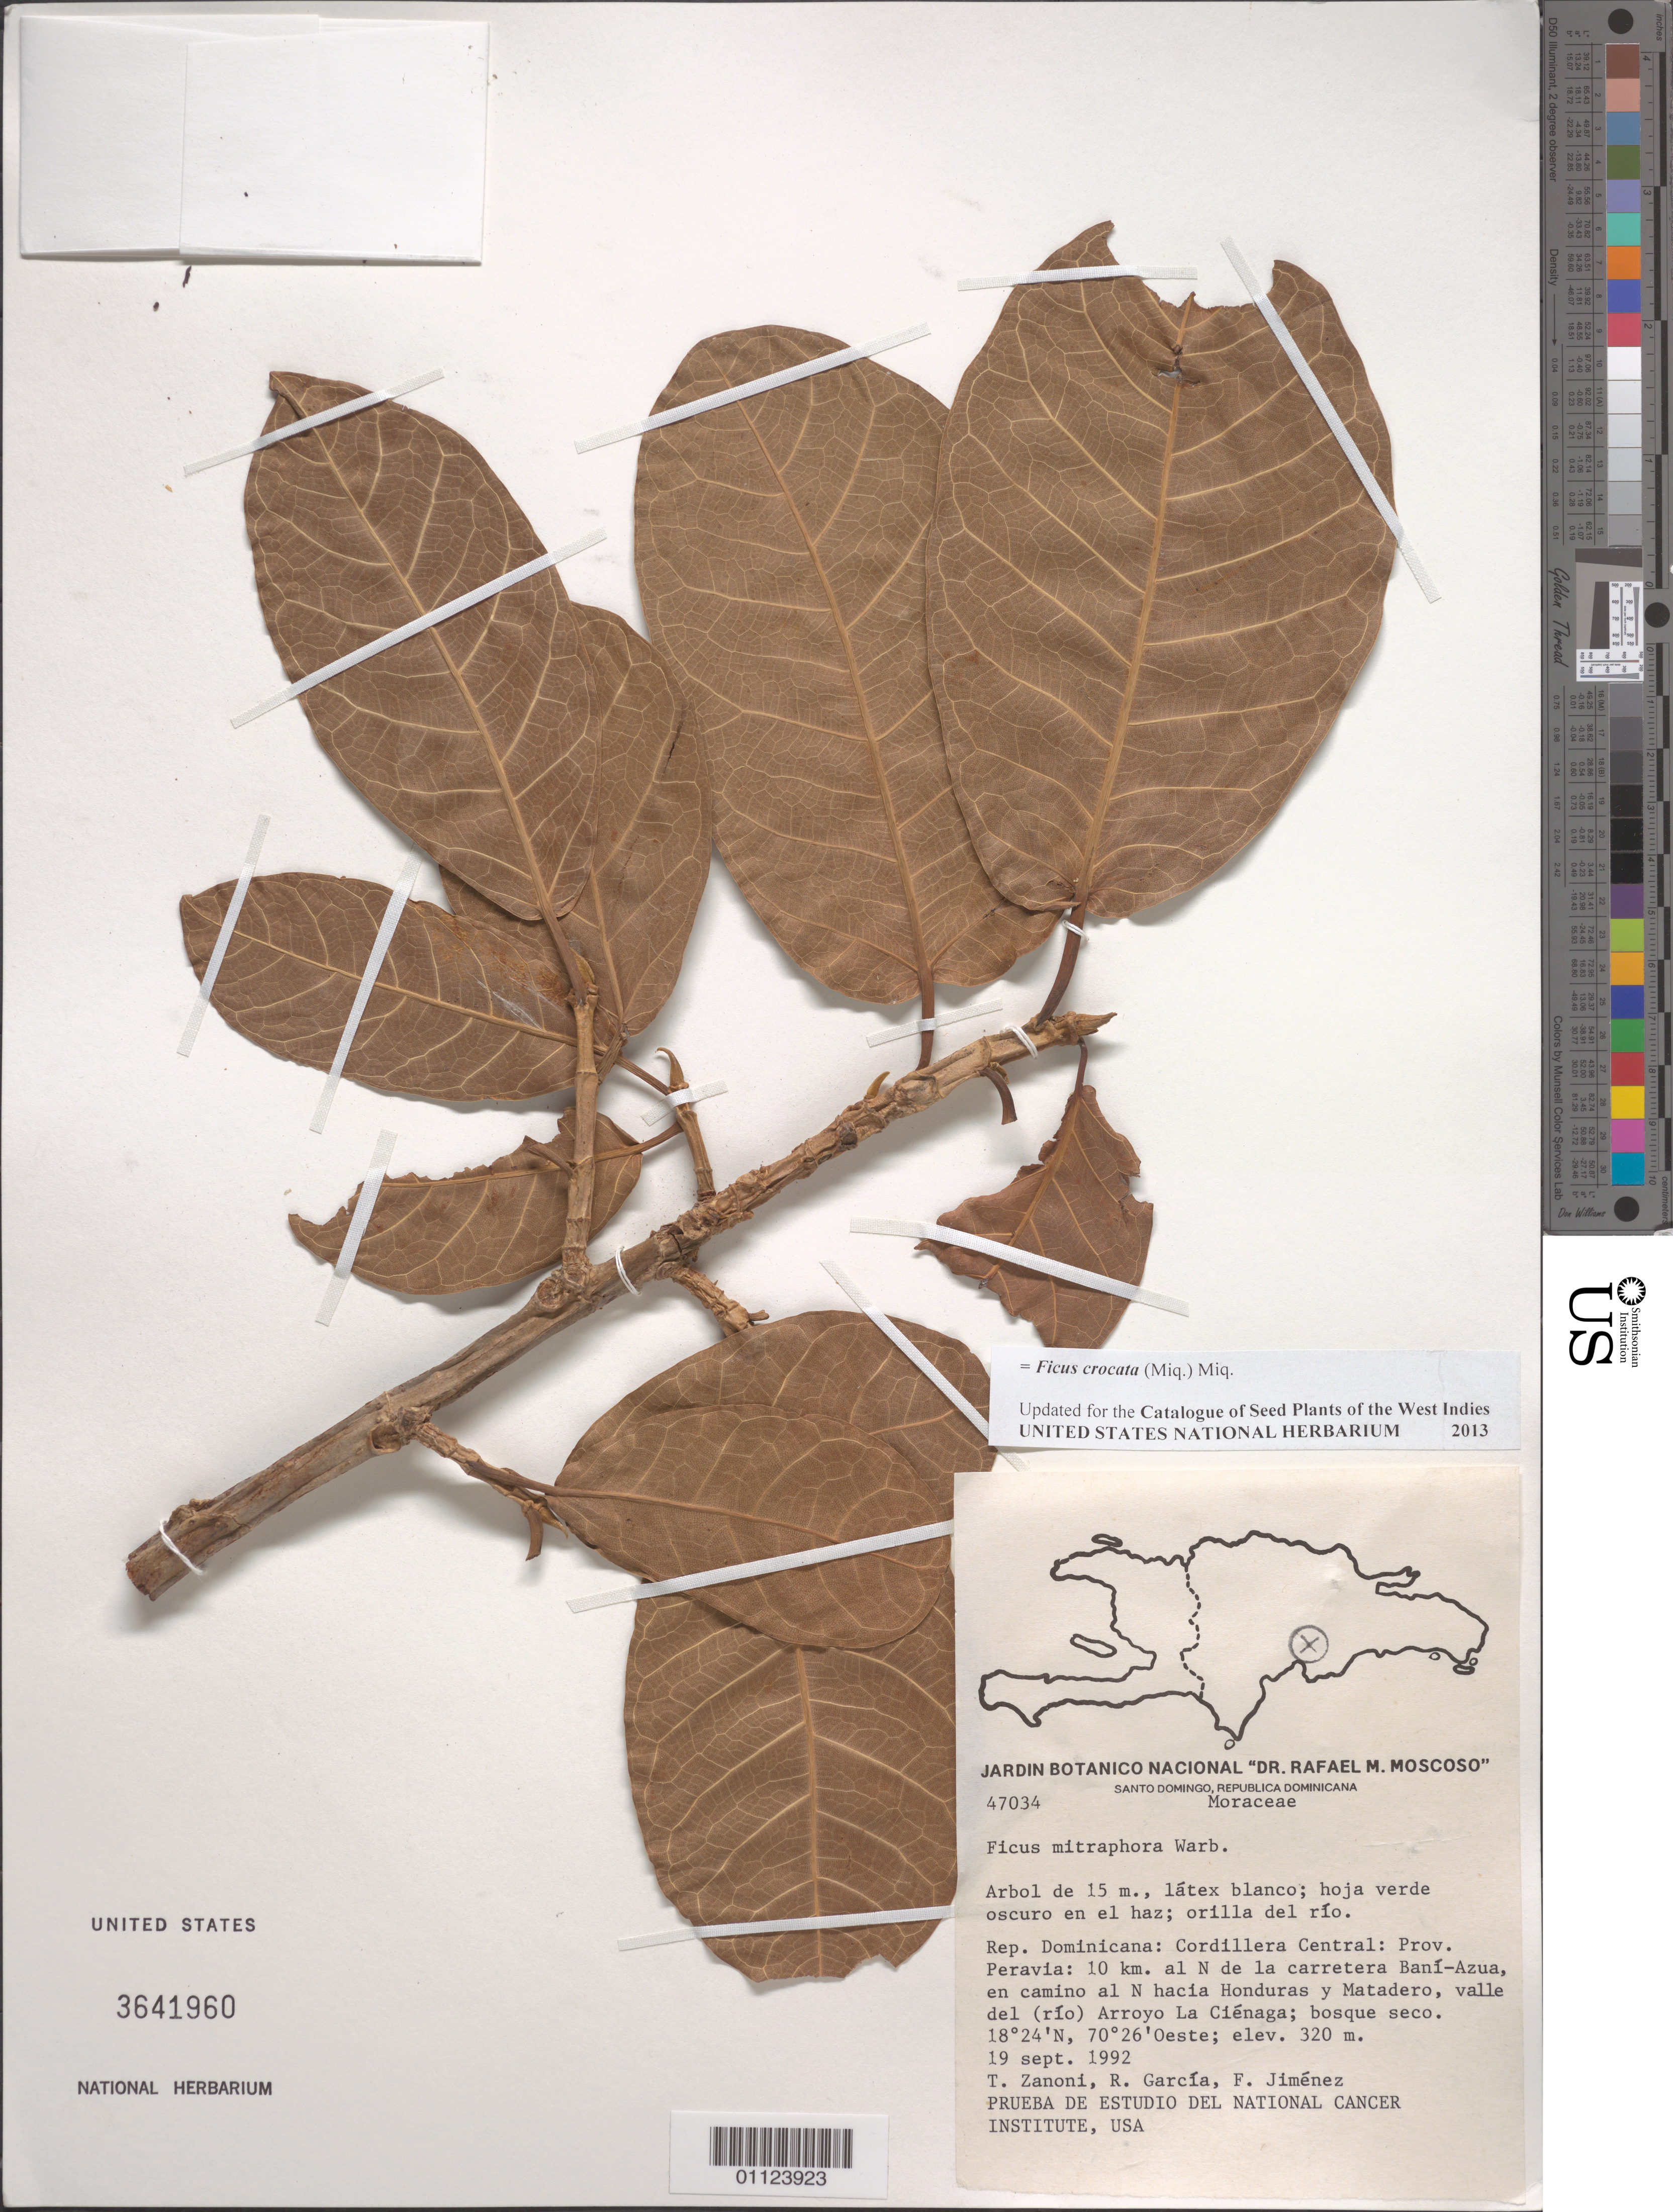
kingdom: Plantae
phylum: Tracheophyta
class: Magnoliopsida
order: Rosales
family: Moraceae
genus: Ficus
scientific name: Ficus crocata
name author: (Miq.) Miq.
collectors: T. A. Zanoni, R. Garcia & F. Jiménez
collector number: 47034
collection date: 1992-09-19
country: Dominican Republic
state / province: Peravia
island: Hispaniola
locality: Cordillera Central, 10 km al N de la carretera Baní-Azua, en camino al N hacia Honduras y Matadero, valle del (río) Arroyo La Ciénaga.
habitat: Bosque seco; orilla del río.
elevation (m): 320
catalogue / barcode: US 3641960